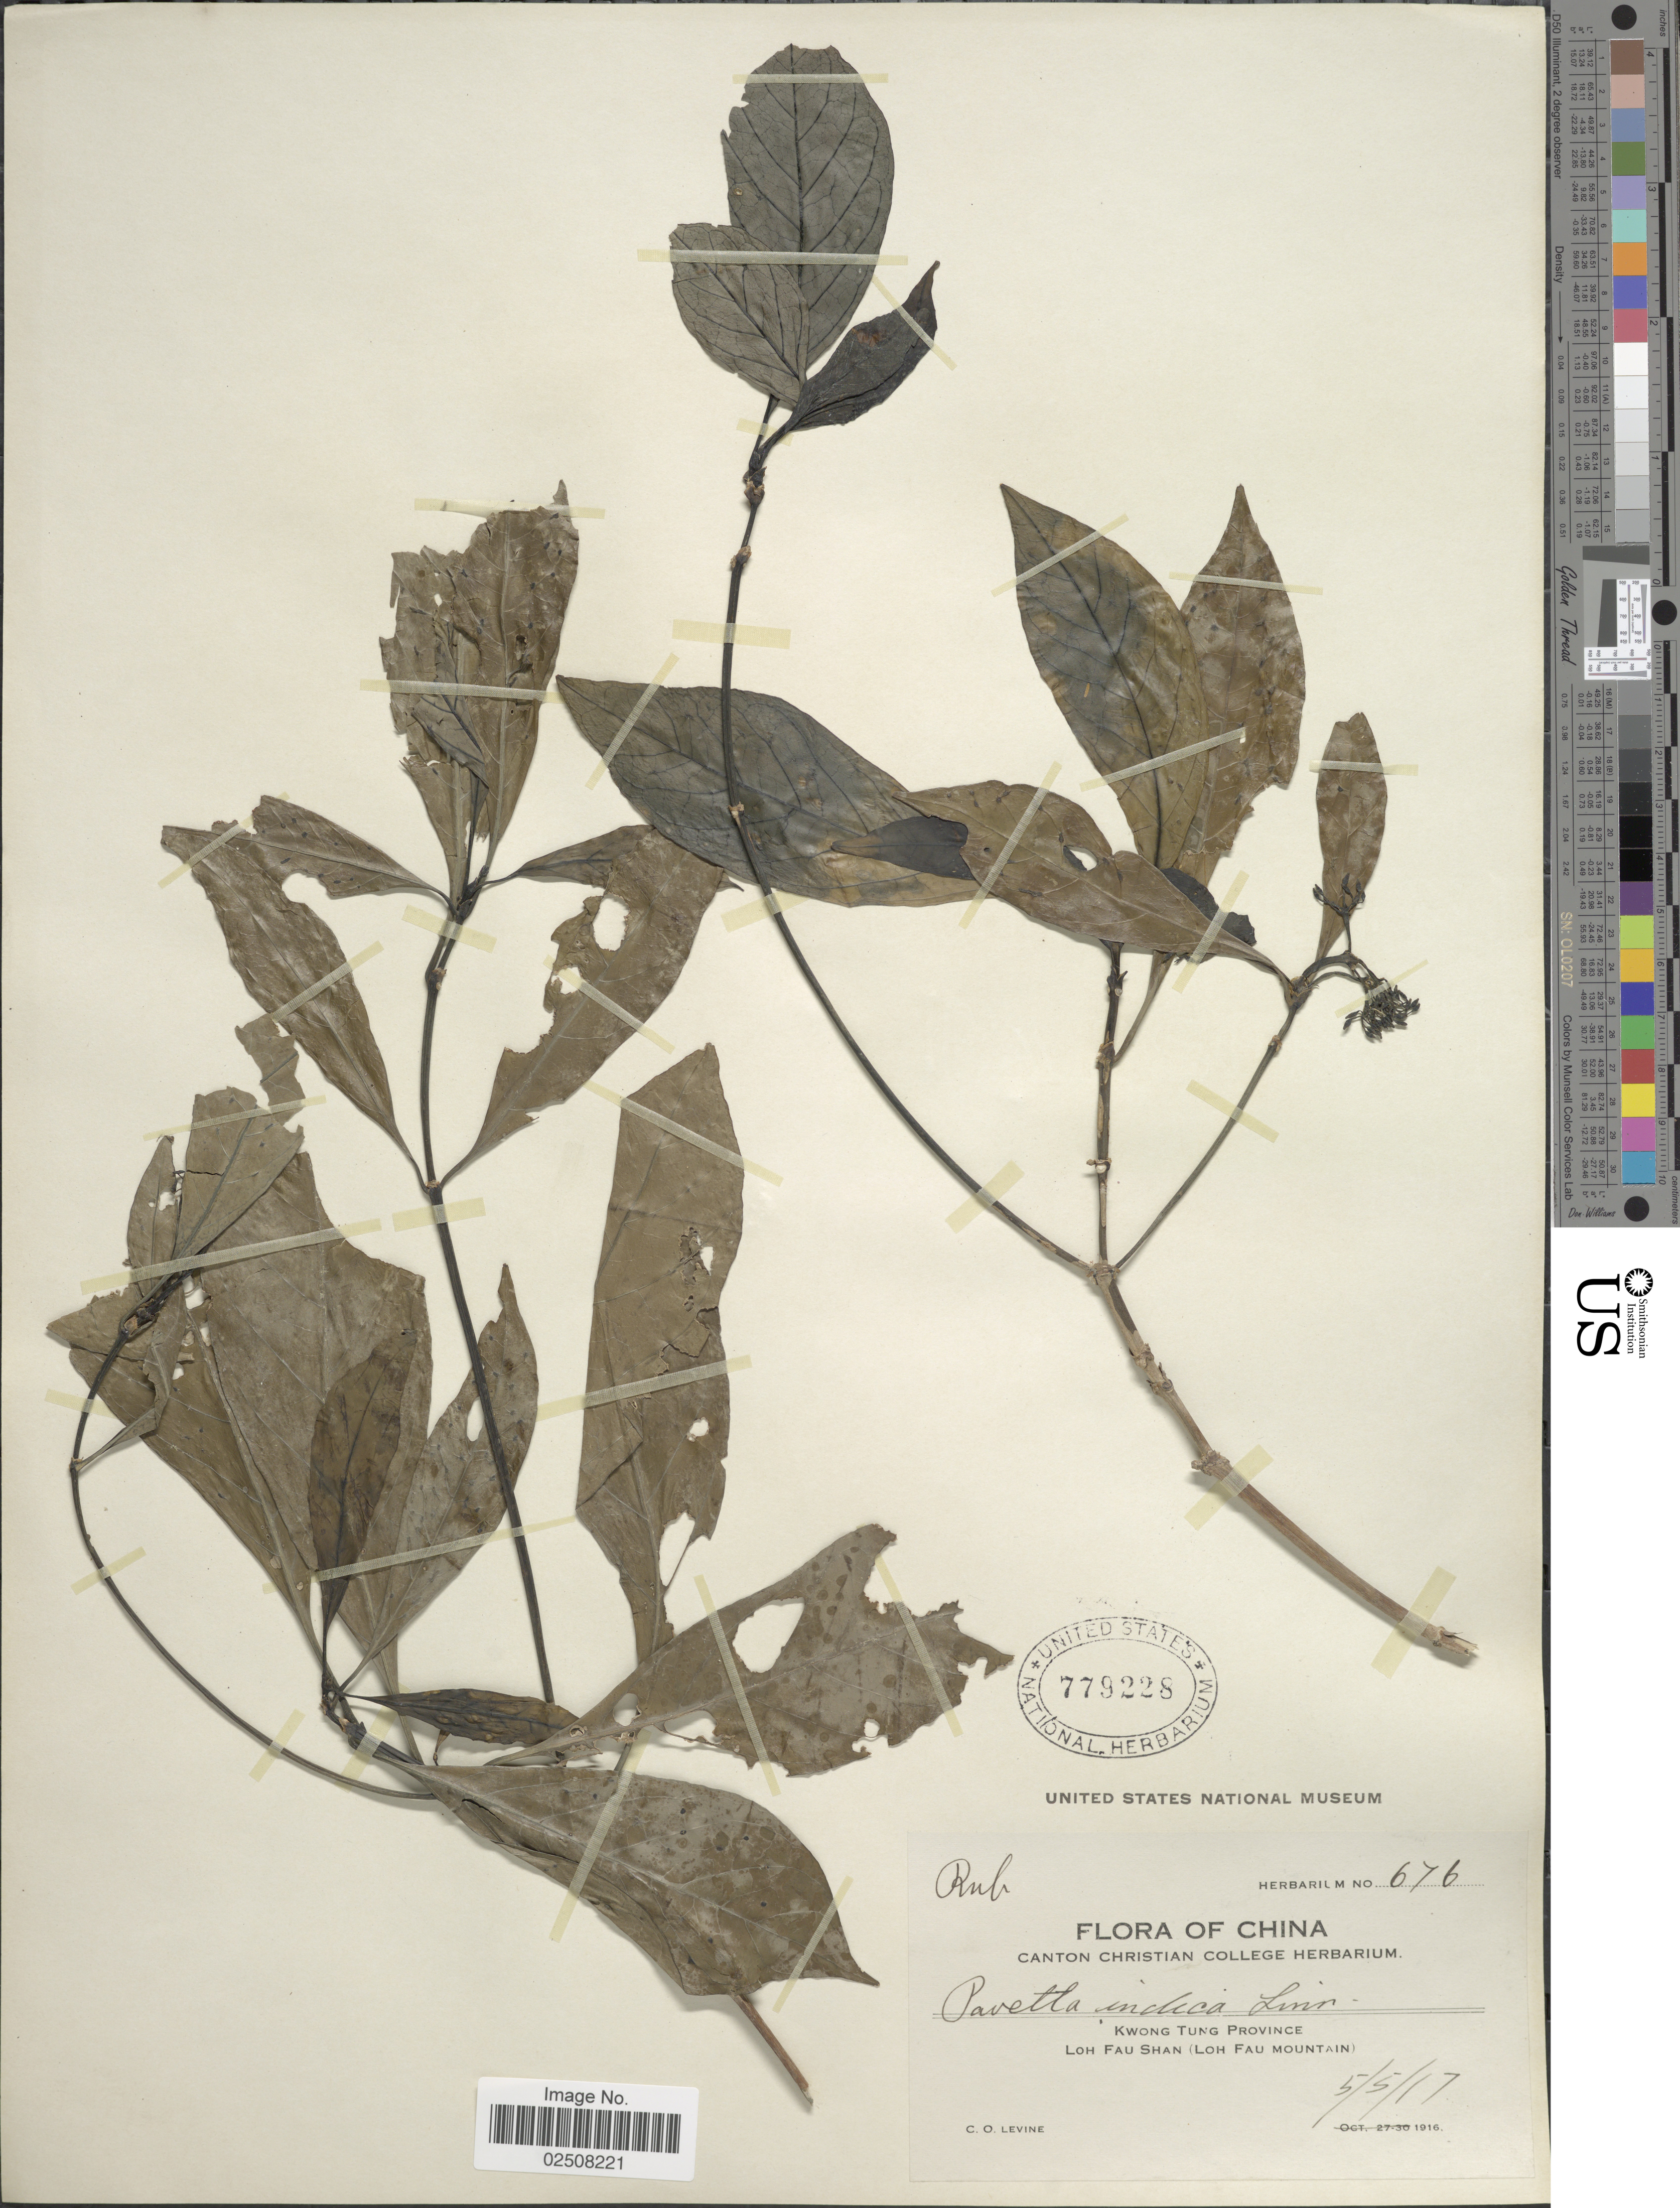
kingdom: Plantae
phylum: Tracheophyta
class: Magnoliopsida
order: Gentianales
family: Rubiaceae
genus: Pavetta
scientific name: Pavetta indica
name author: L.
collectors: C. O. Levine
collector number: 676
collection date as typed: Transcribed d/m/y: 5/5/17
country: China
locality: Kwong Tung Province, Loh Fau Shan (Loh Fau Mountain)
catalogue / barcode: US 779228